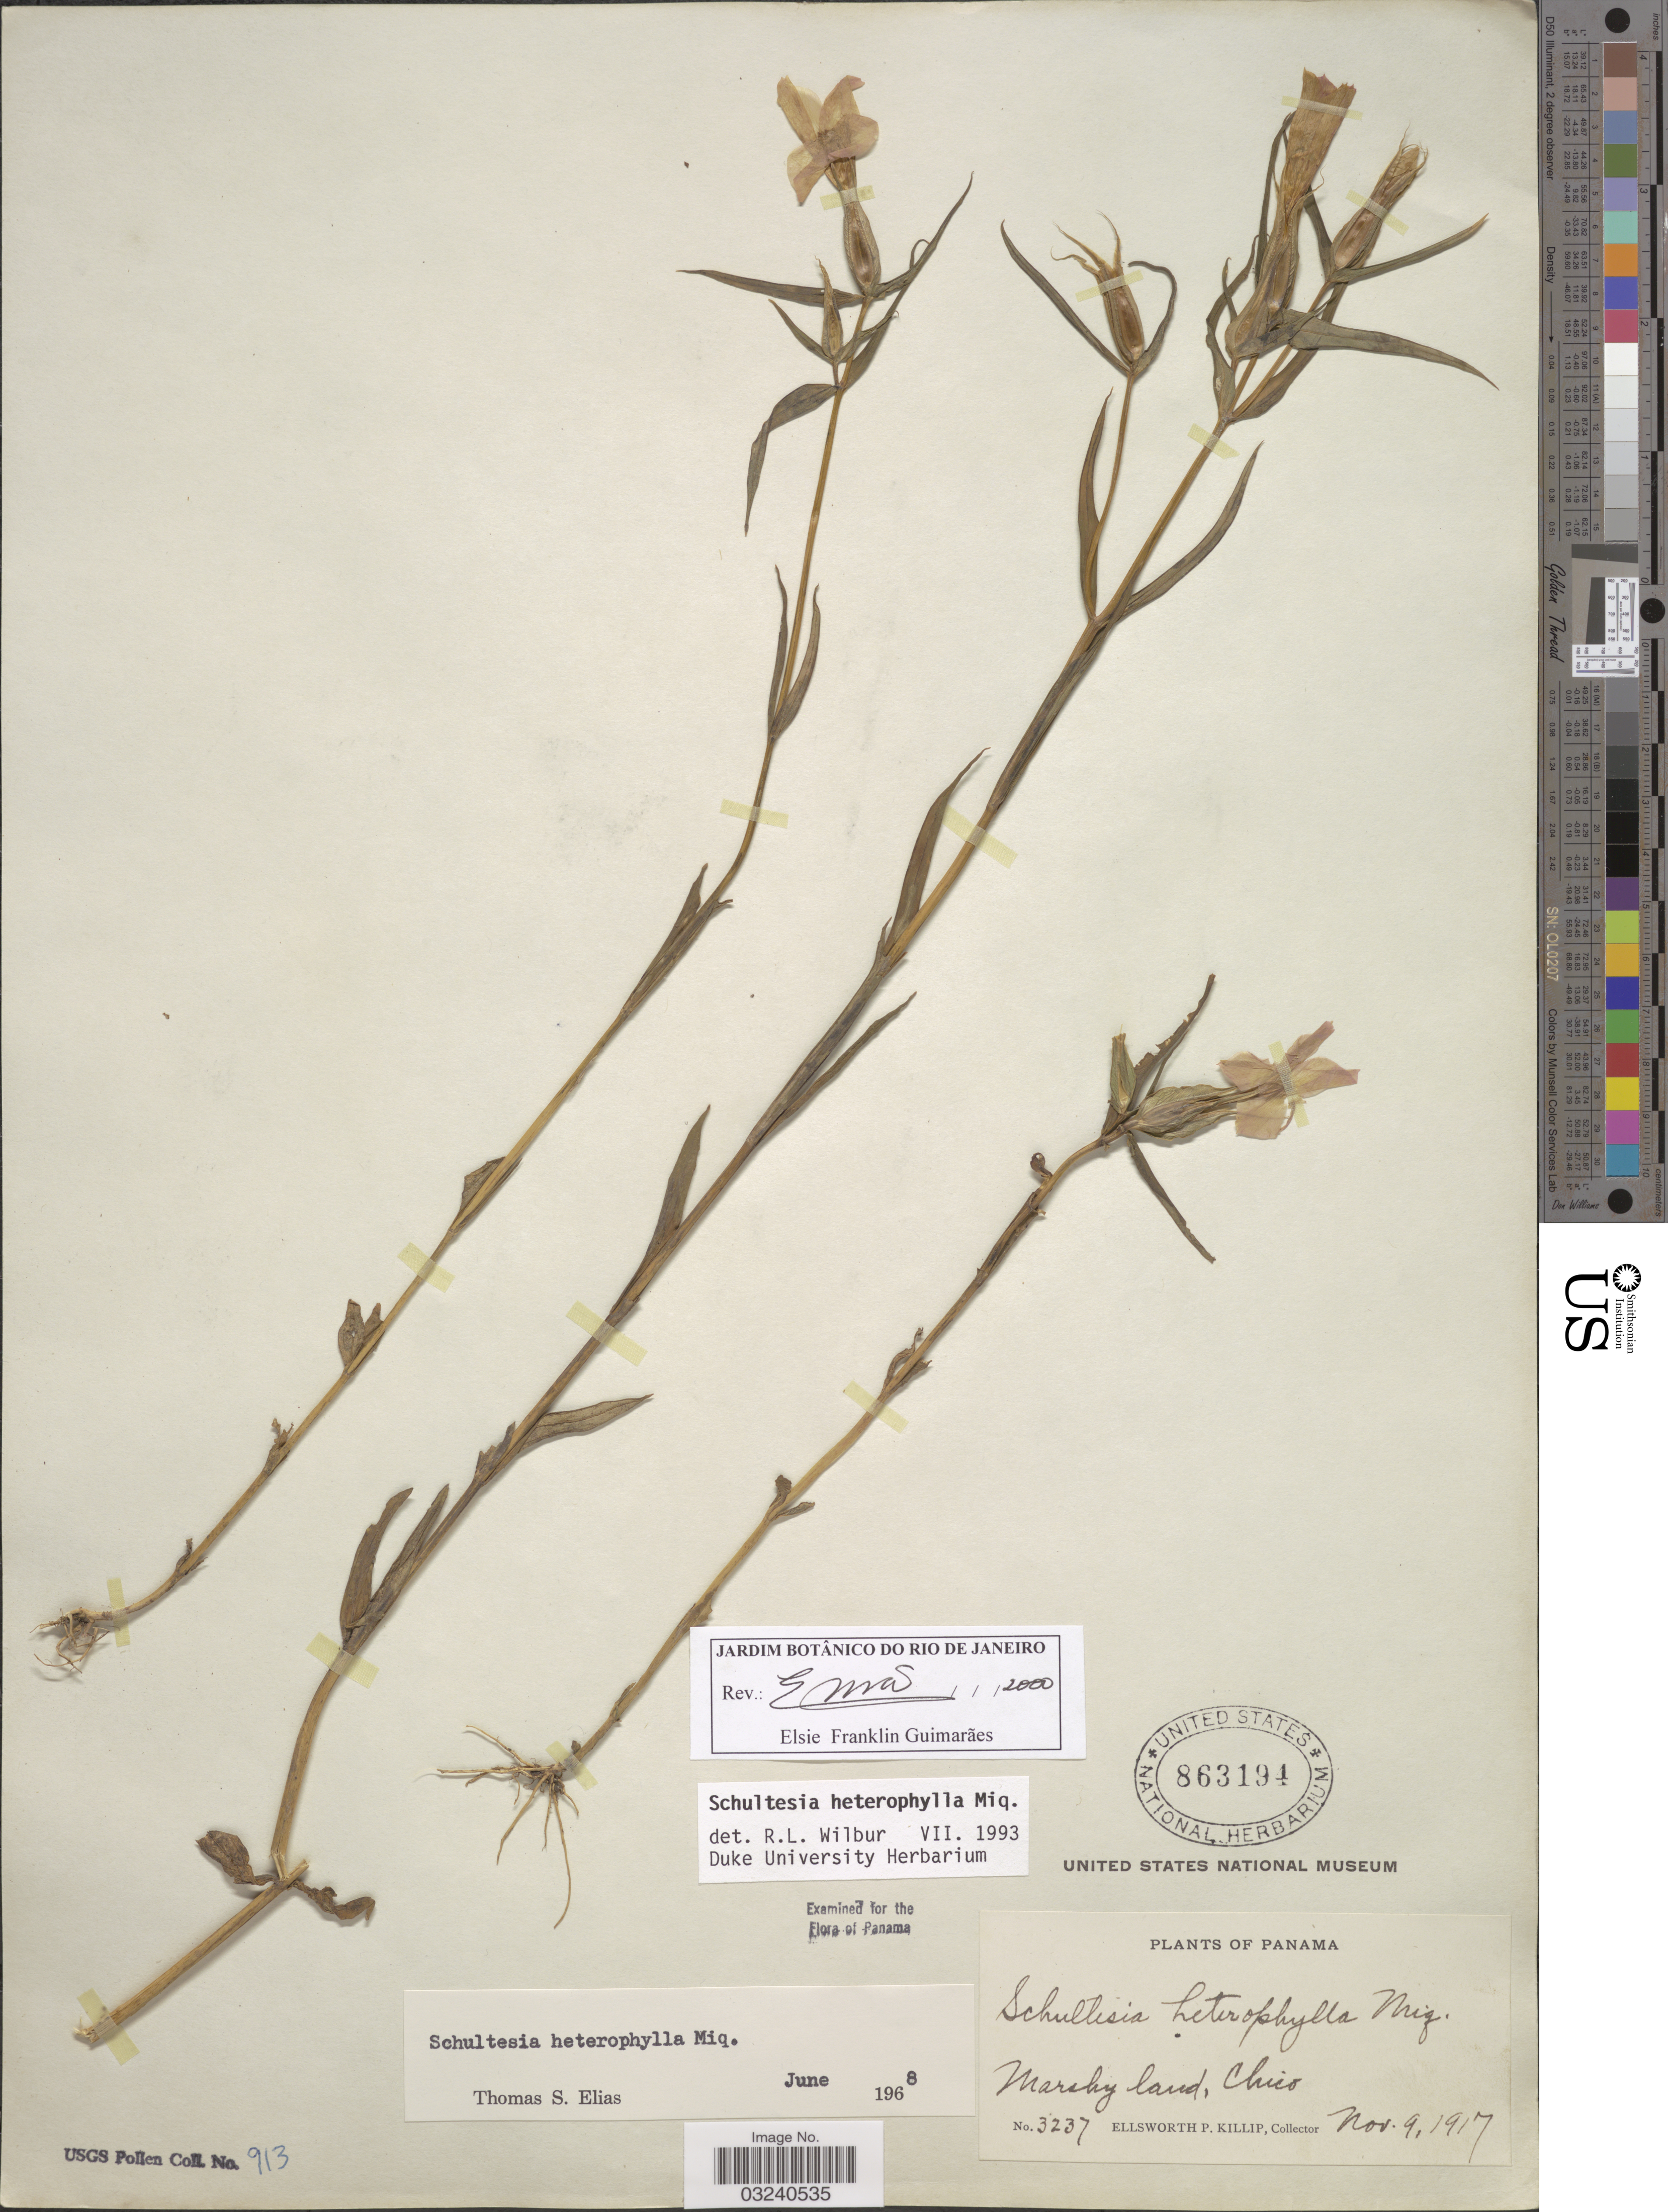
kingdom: Plantae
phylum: Tracheophyta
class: Magnoliopsida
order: Gentianales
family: Gentianaceae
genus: Schultesia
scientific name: Schultesia heterophylla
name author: Miq.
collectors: E. P. Killip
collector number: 3237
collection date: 1917-11-09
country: Panama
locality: Marshy land, Chico.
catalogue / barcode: US 863194